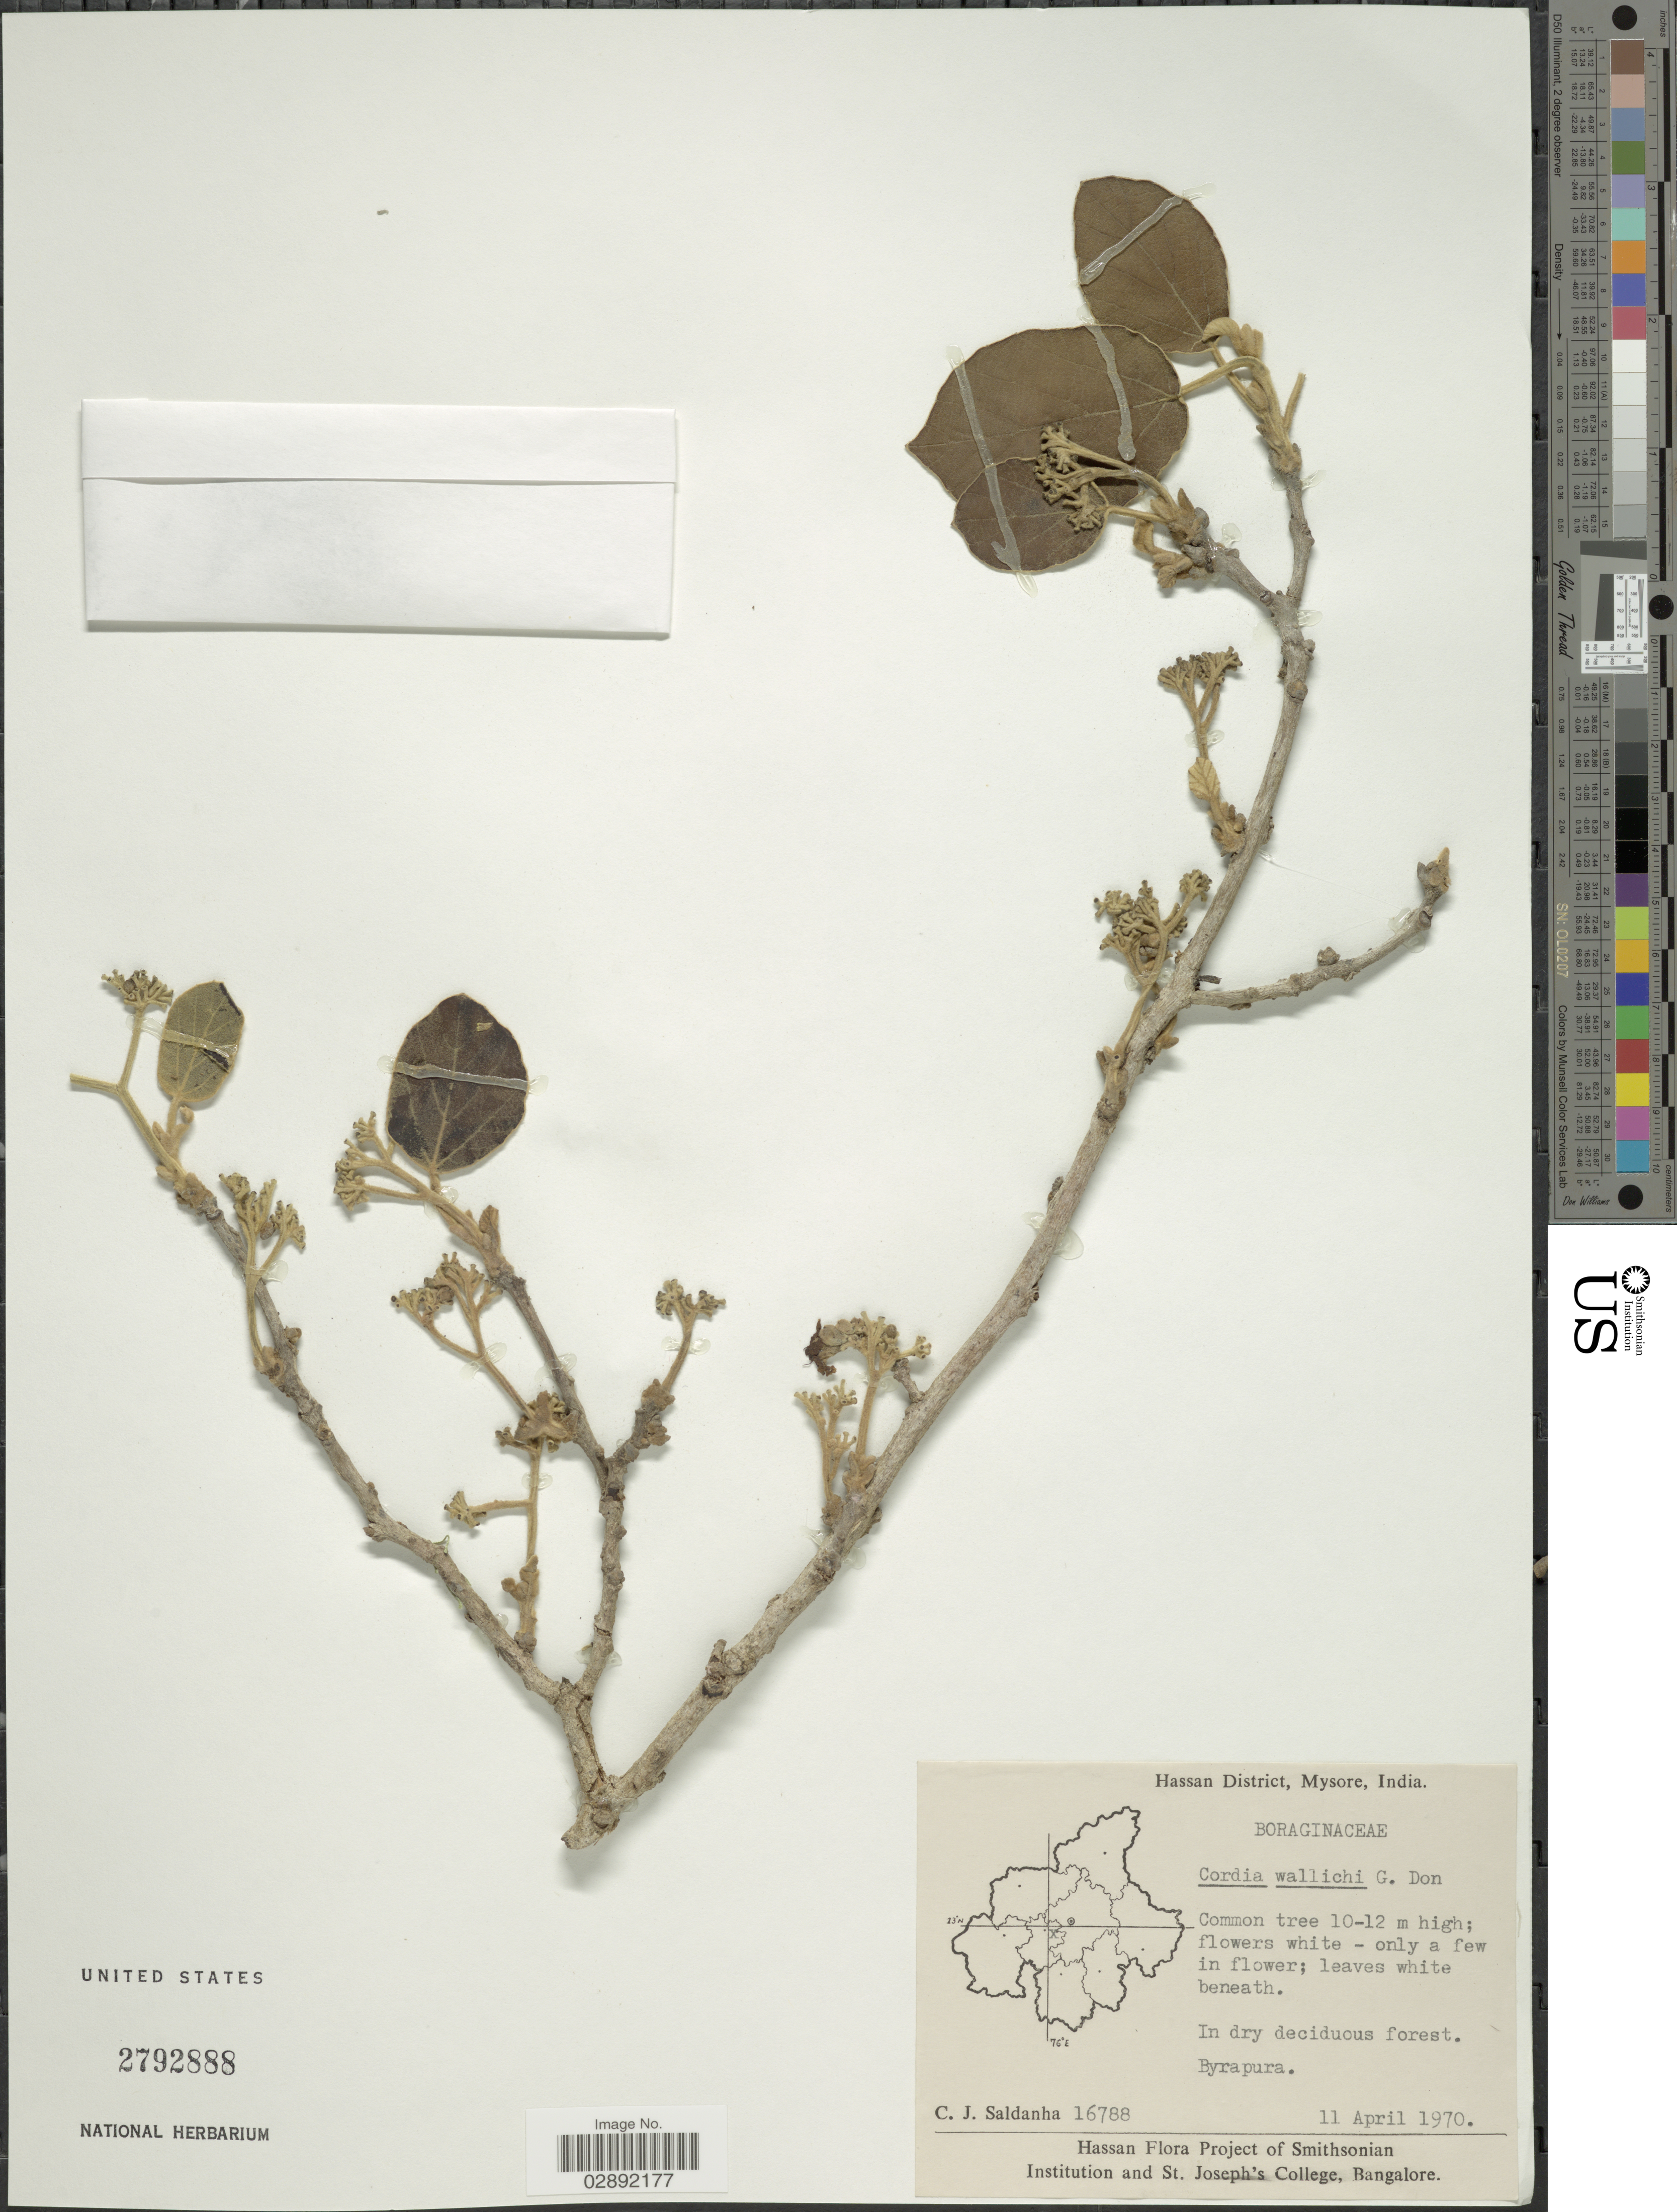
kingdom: Plantae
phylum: Tracheophyta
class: Magnoliopsida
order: Boraginales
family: Cordiaceae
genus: Cordia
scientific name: Cordia wallichii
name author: G. Don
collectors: C. J. Saldanha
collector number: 16788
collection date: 1970-04-11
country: India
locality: Hassan District, Mysore. Byrapura.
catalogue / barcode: US 2792888